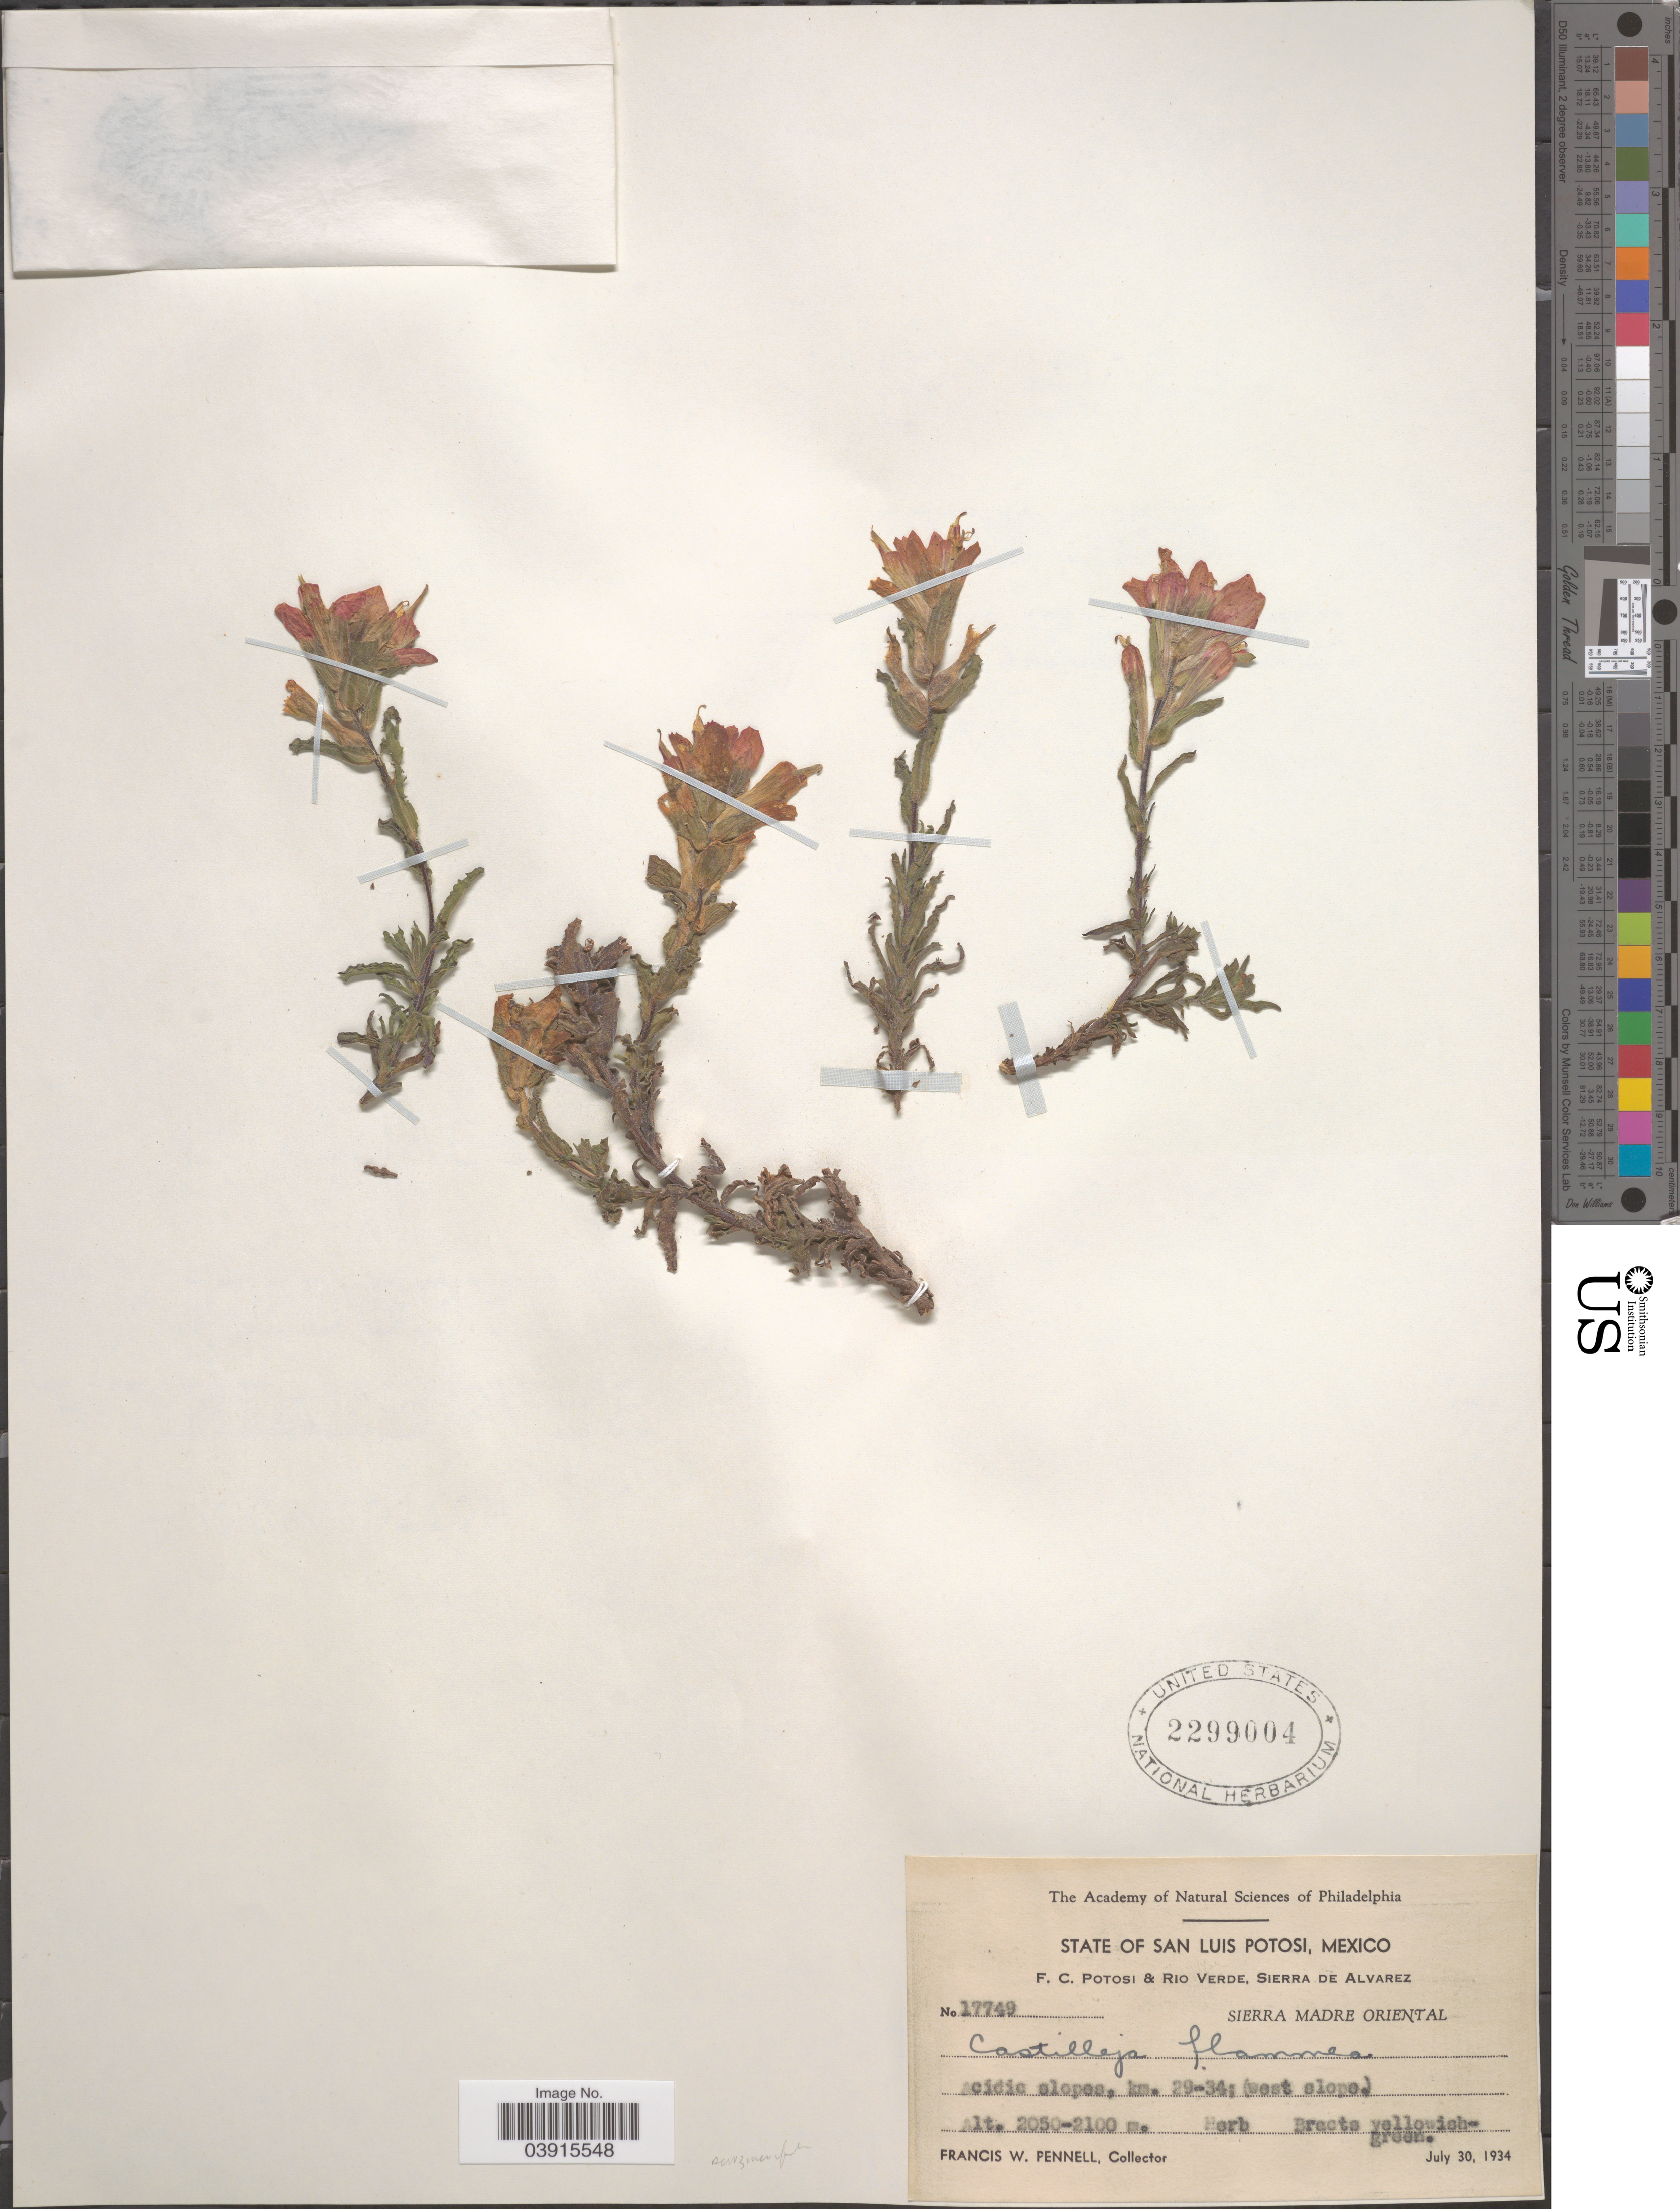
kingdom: Plantae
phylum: Tracheophyta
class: Magnoliopsida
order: Lamiales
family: Orobanchaceae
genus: Castilleja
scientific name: Castilleja scorzonerifolia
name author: Kunth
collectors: F. W. Pennell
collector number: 17749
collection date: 1934-07-30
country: Mexico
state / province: San Luis Potosí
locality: F.C. Potosi & Rio Verde, Sierra de Alvarez. Sierra Madre Oriental. Acidic slopes, km. 29-34; (west slope).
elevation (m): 2050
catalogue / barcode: US 2299004